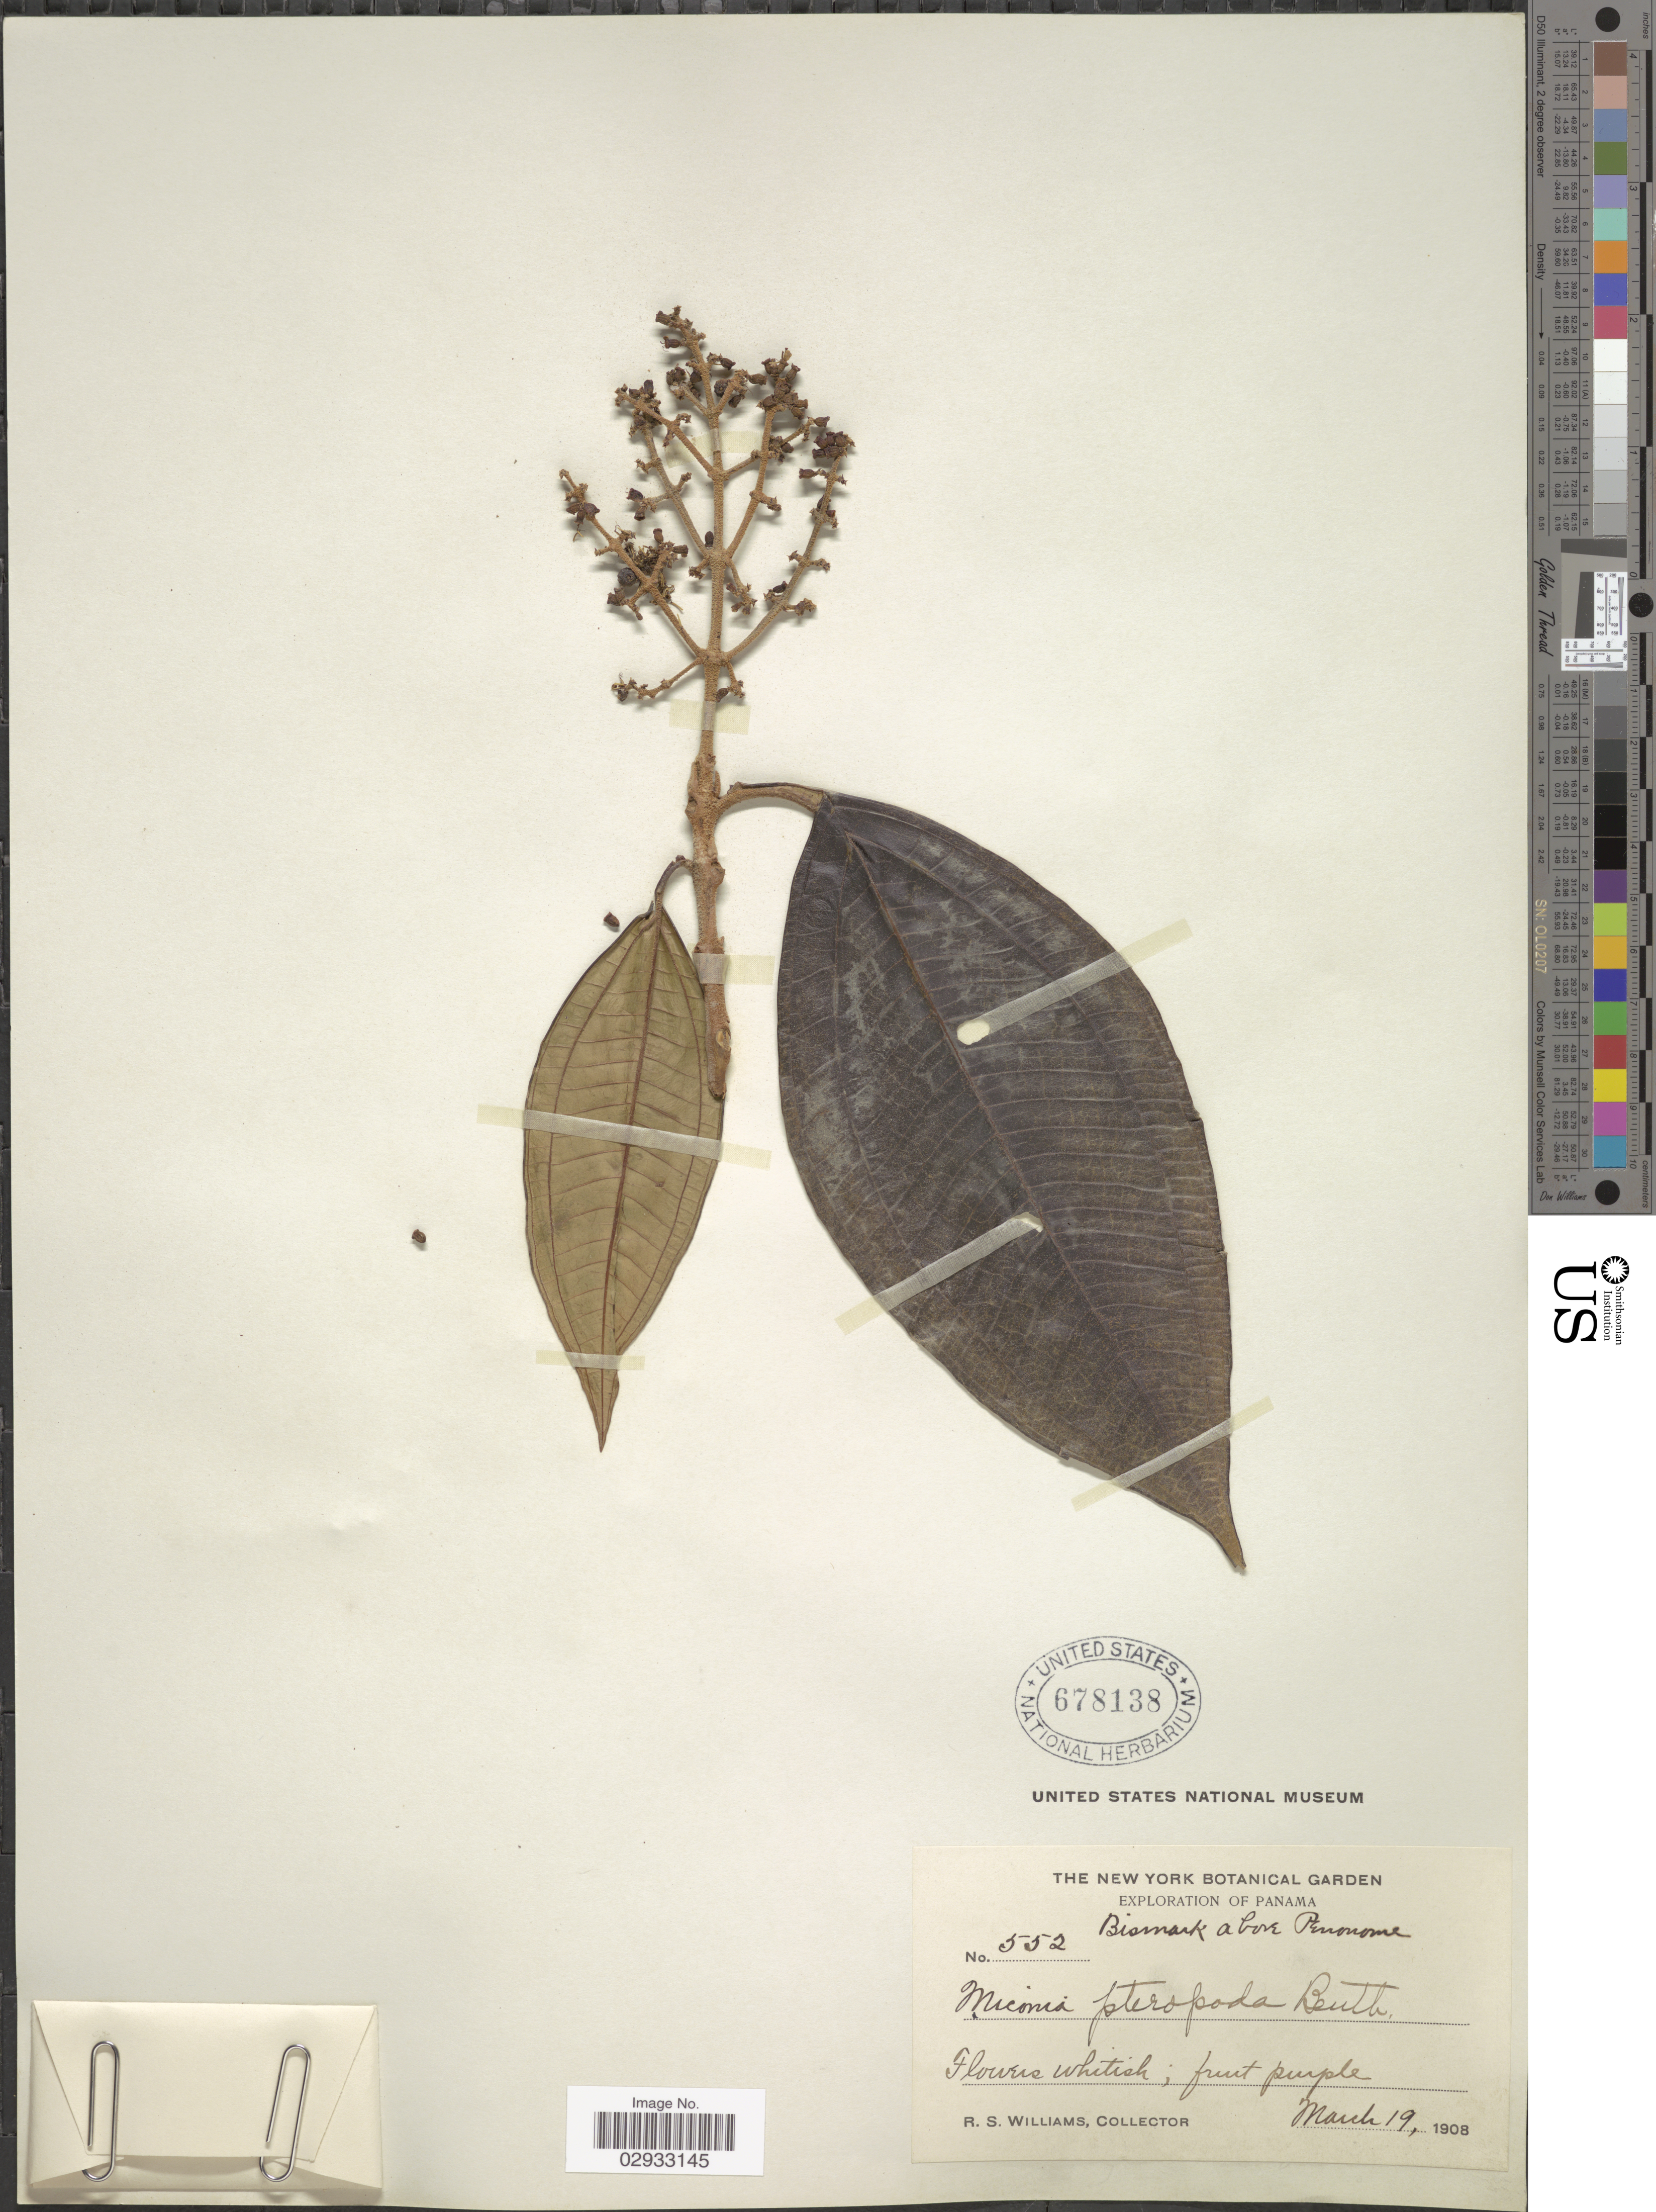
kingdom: Plantae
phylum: Tracheophyta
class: Magnoliopsida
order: Myrtales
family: Melastomataceae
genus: Miconia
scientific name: Miconia pteropoda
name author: Benth.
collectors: R. S. Williams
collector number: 552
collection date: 1908-03-19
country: Panama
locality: Bismark above Penonome.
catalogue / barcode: US 678138